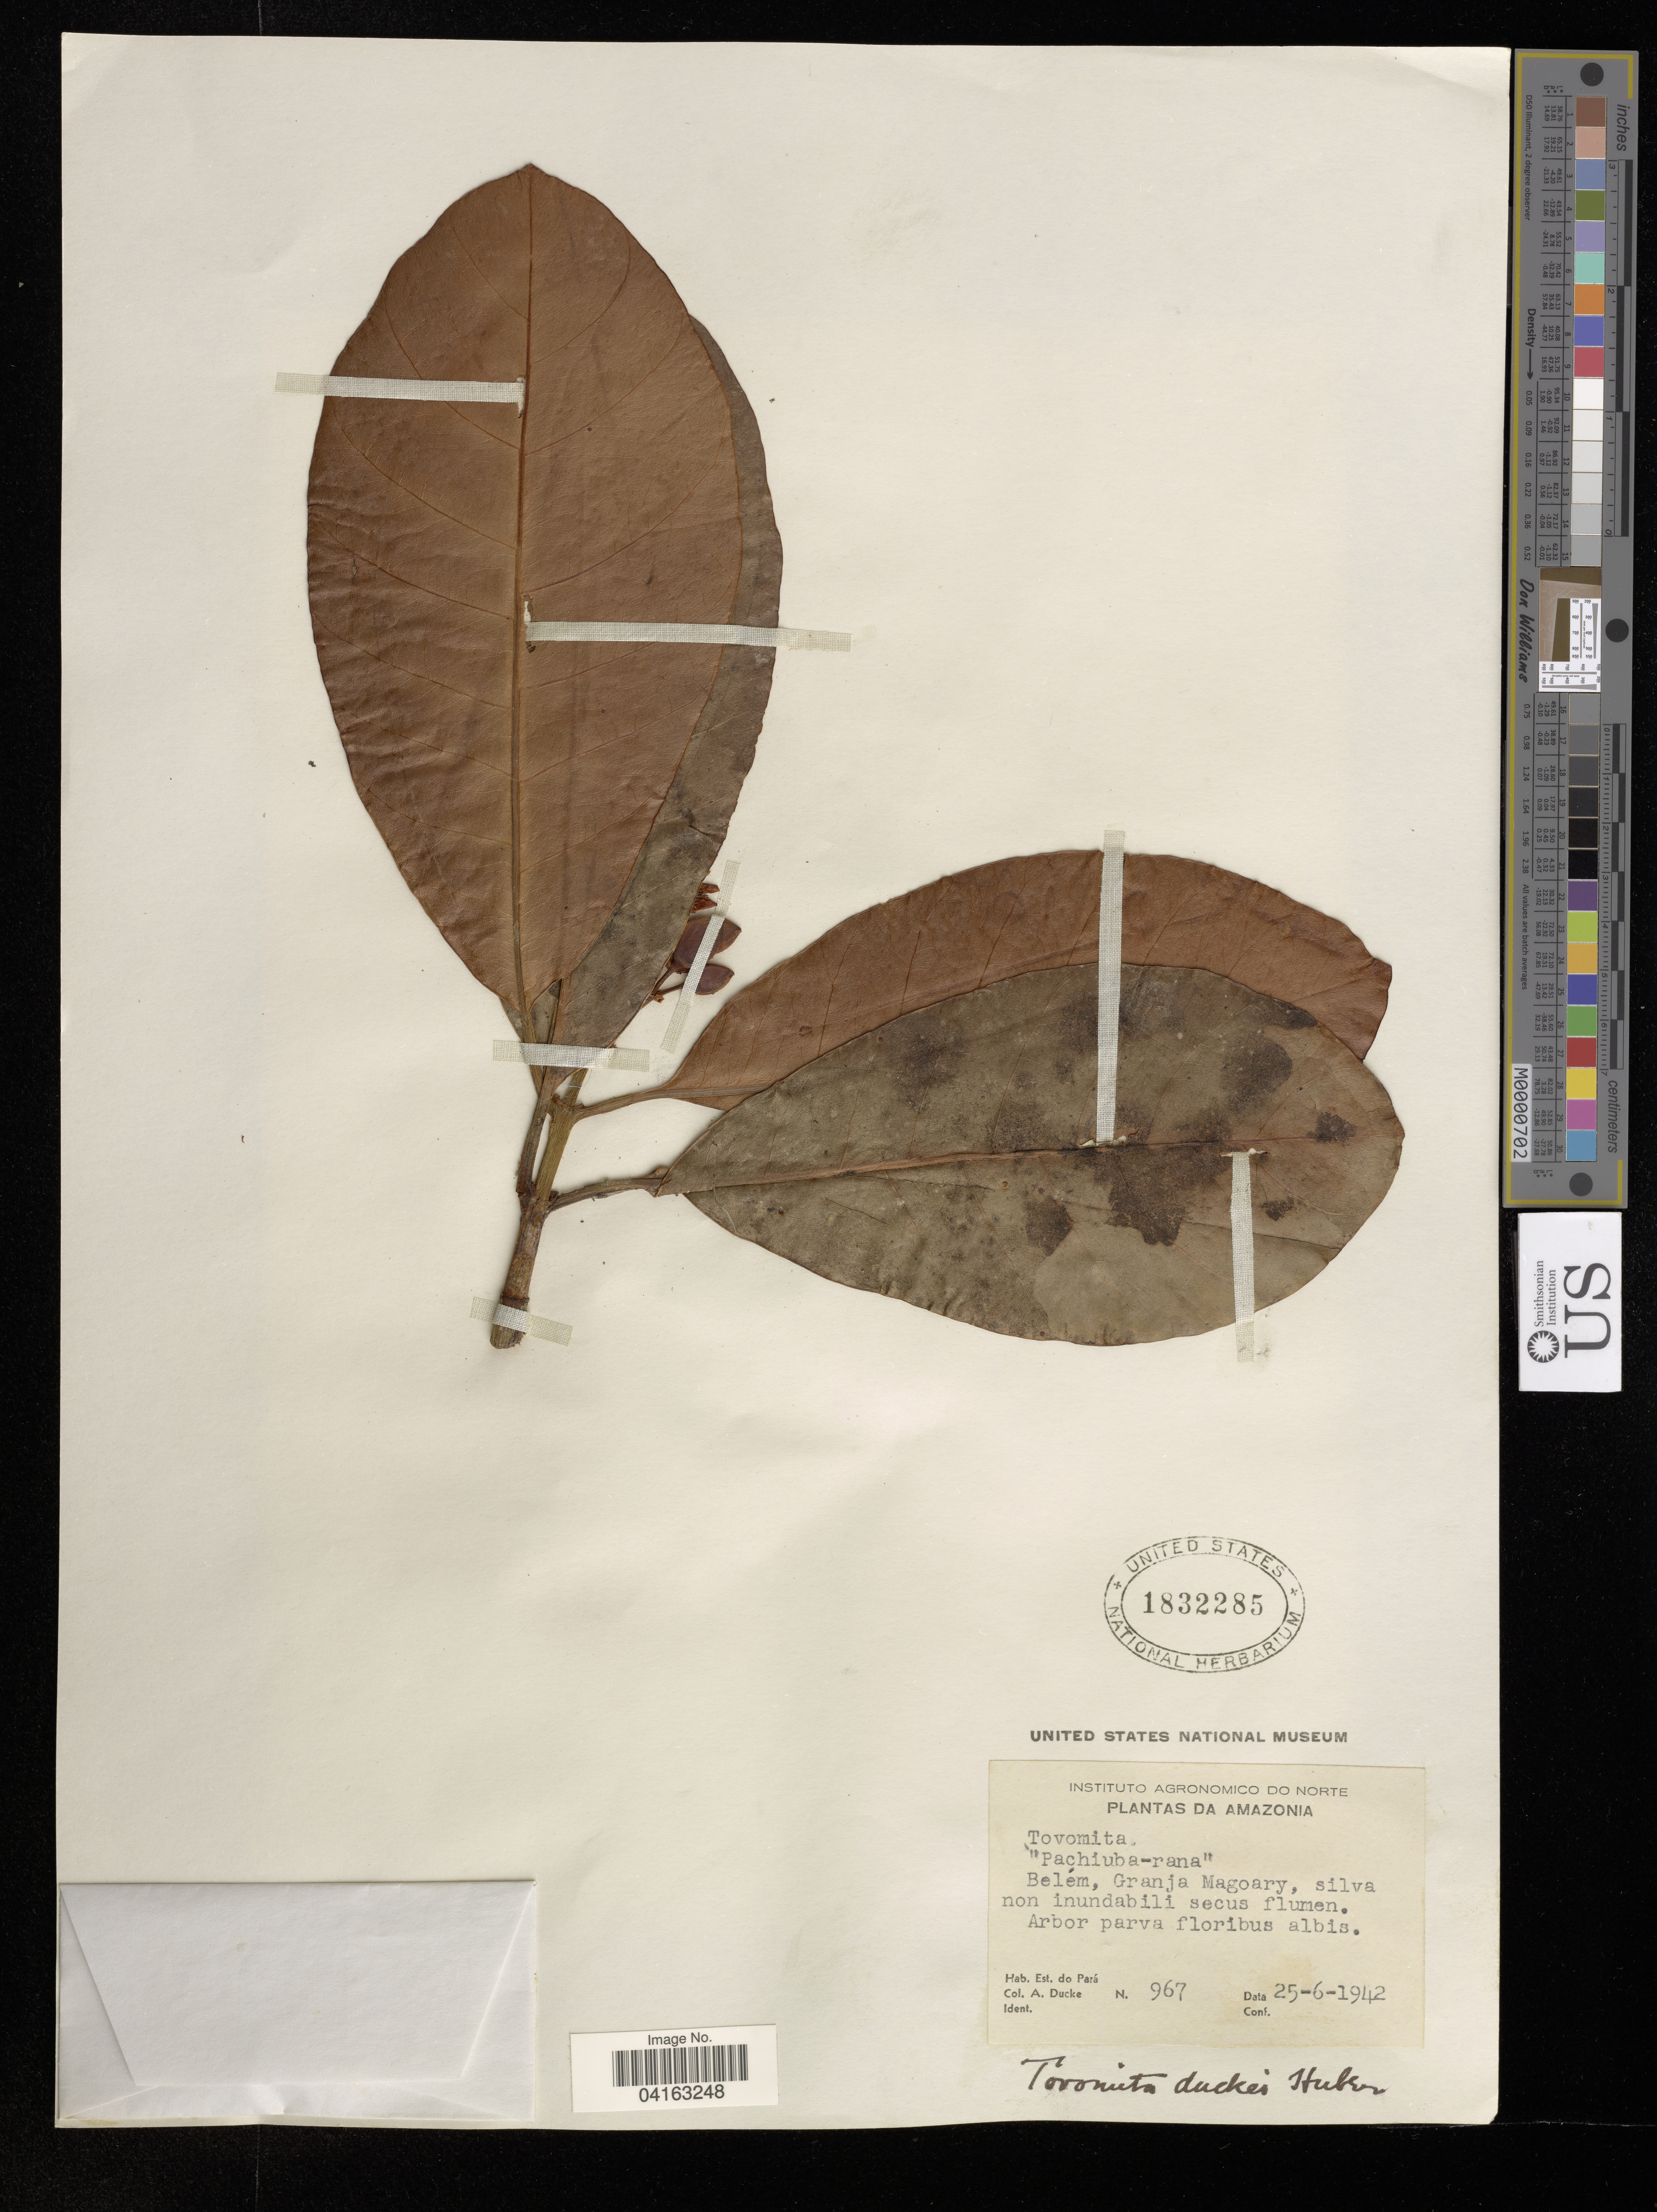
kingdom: Plantae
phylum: Tracheophyta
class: Magnoliopsida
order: Malpighiales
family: Clusiaceae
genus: Tovomita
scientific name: Tovomita duckei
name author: Huber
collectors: A. Ducke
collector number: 967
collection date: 1942-06-25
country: Brazil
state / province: Pará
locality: Da Amazonia. Belém, Granja Magoary.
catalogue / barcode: US 1832285